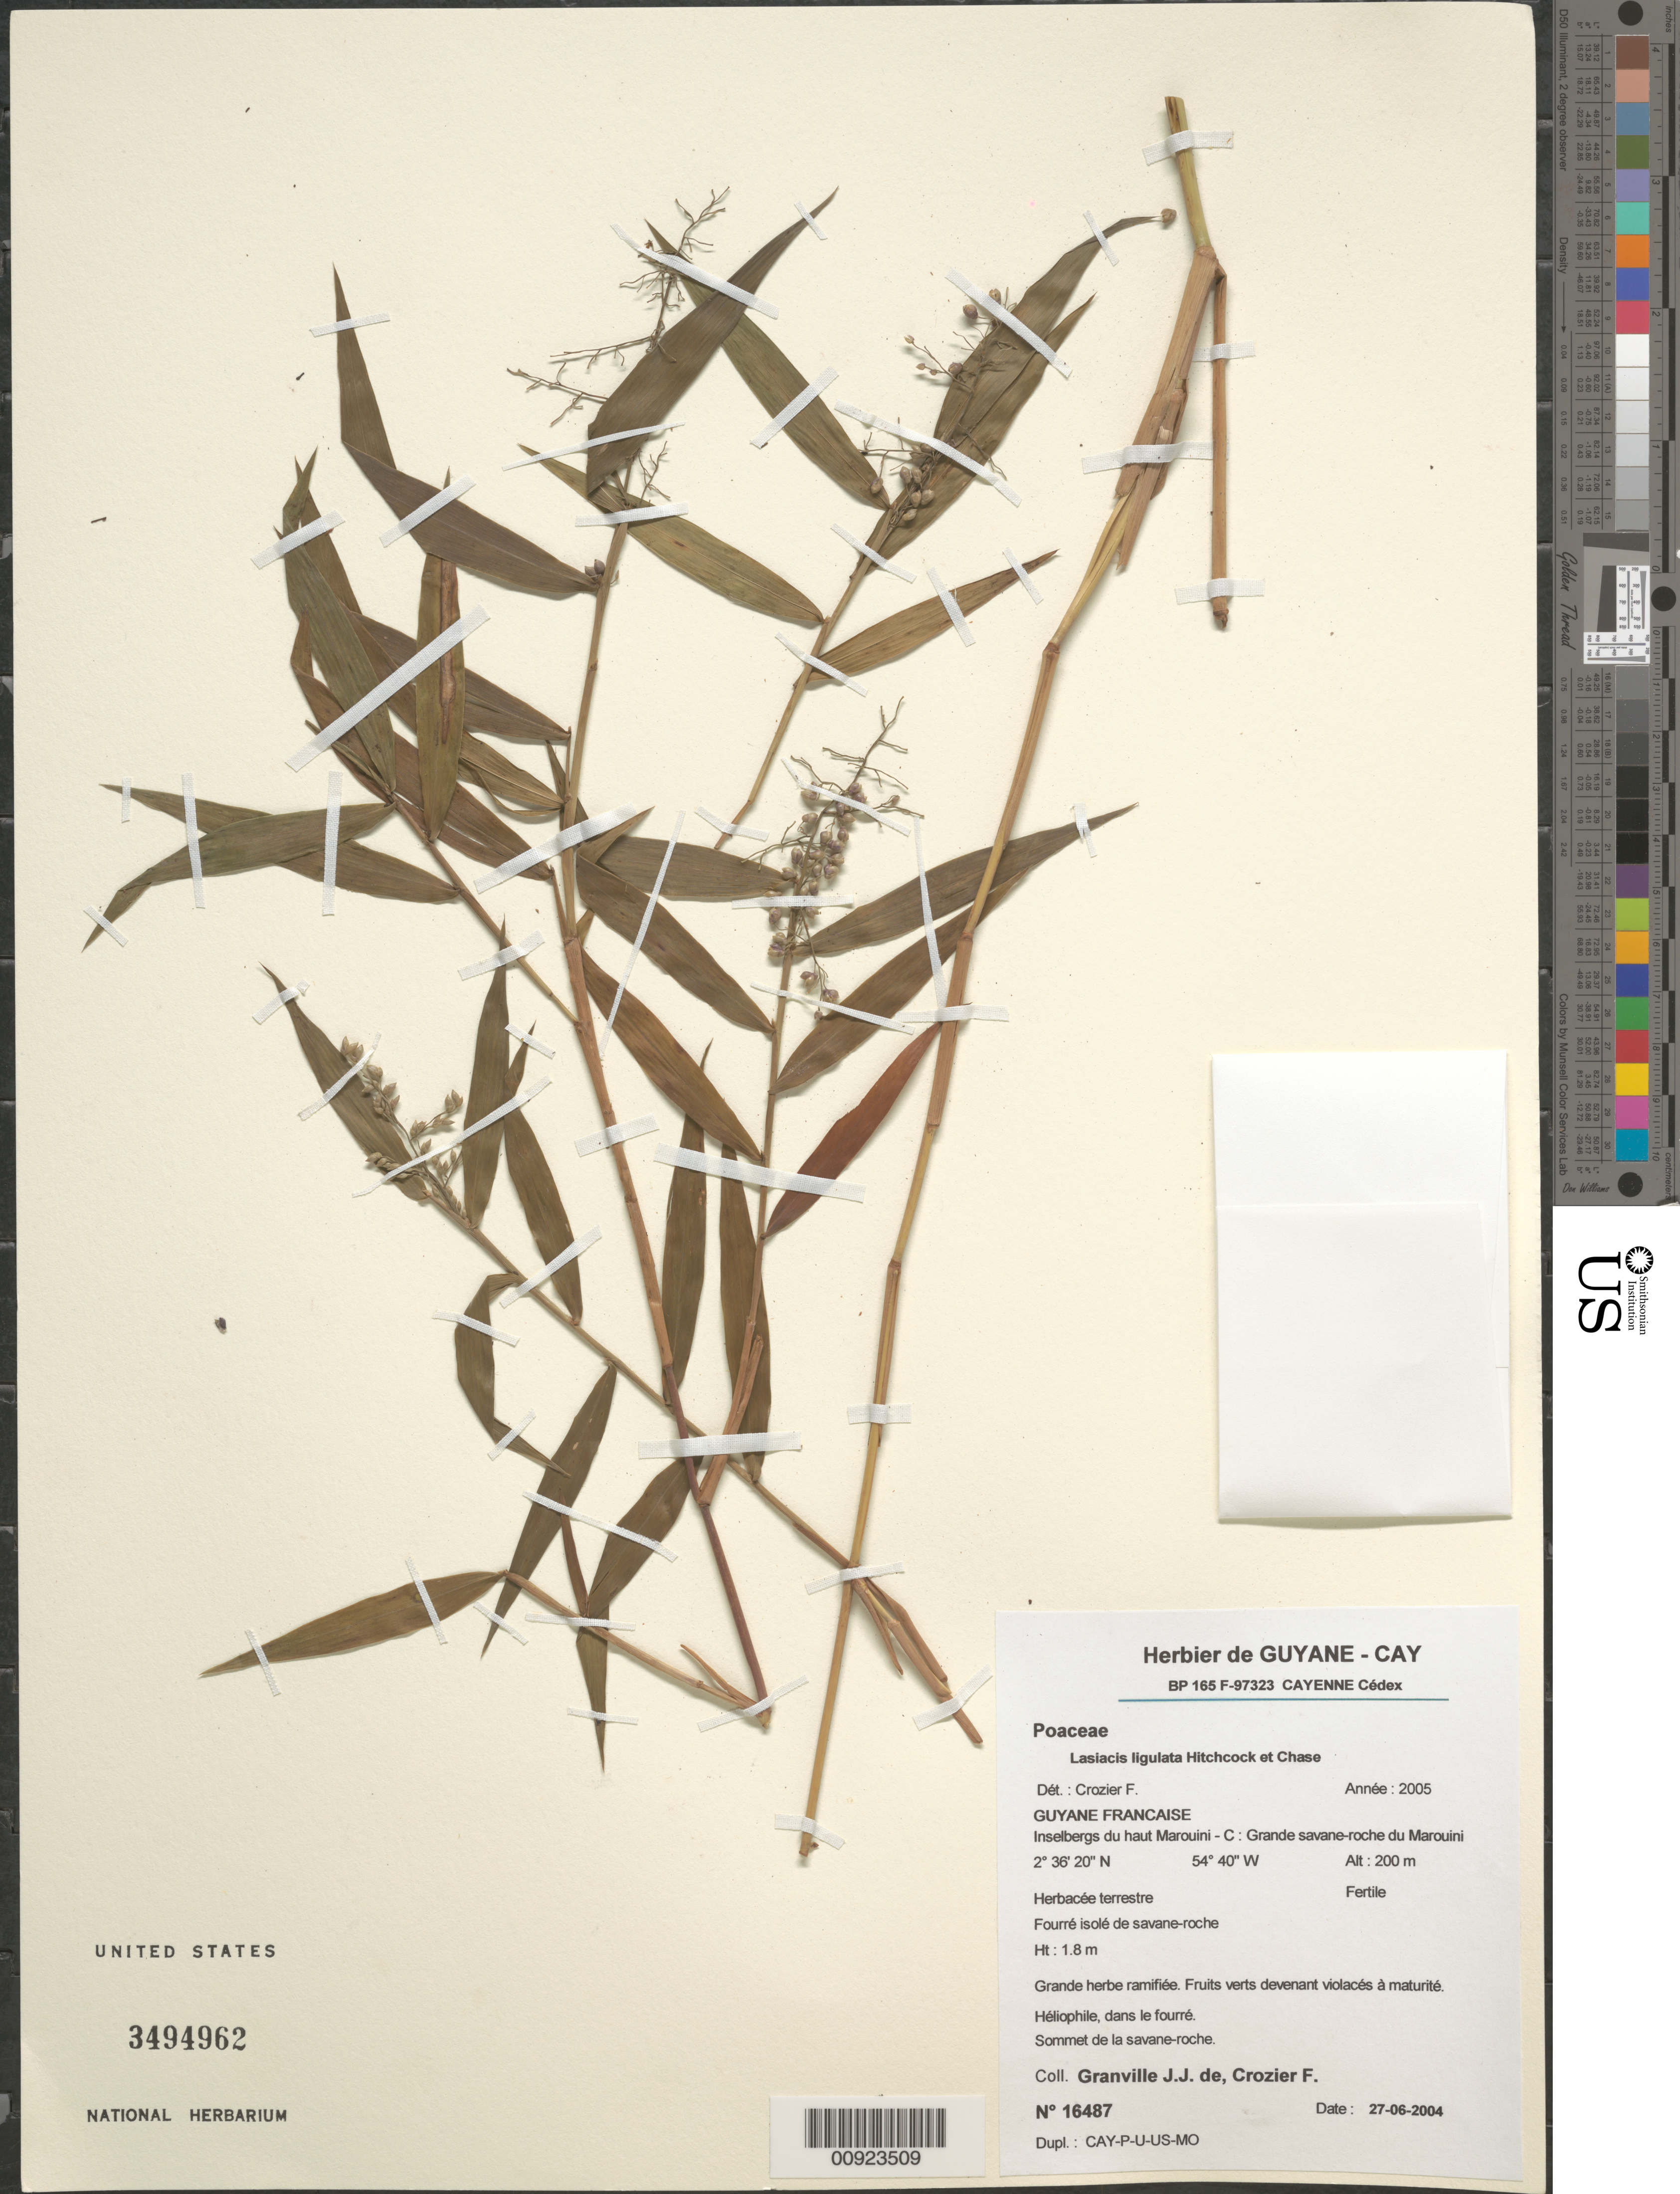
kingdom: Plantae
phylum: Tracheophyta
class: Liliopsida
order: Poales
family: Poaceae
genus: Lasiacis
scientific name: Lasiacis ligulata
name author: Hitchc. & Chase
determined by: Crozier, F.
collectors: J.-J. de Granville & F. Crozier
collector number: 16487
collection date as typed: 27-Jun-04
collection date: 2004-06-27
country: French Guiana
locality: Haut Marouini-C; Grande savane-roche du Marouini; sommet de la savane-roche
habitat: Fourre isole de savane-roche; heliophile, dans le fourre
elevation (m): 200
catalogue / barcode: US 3494962